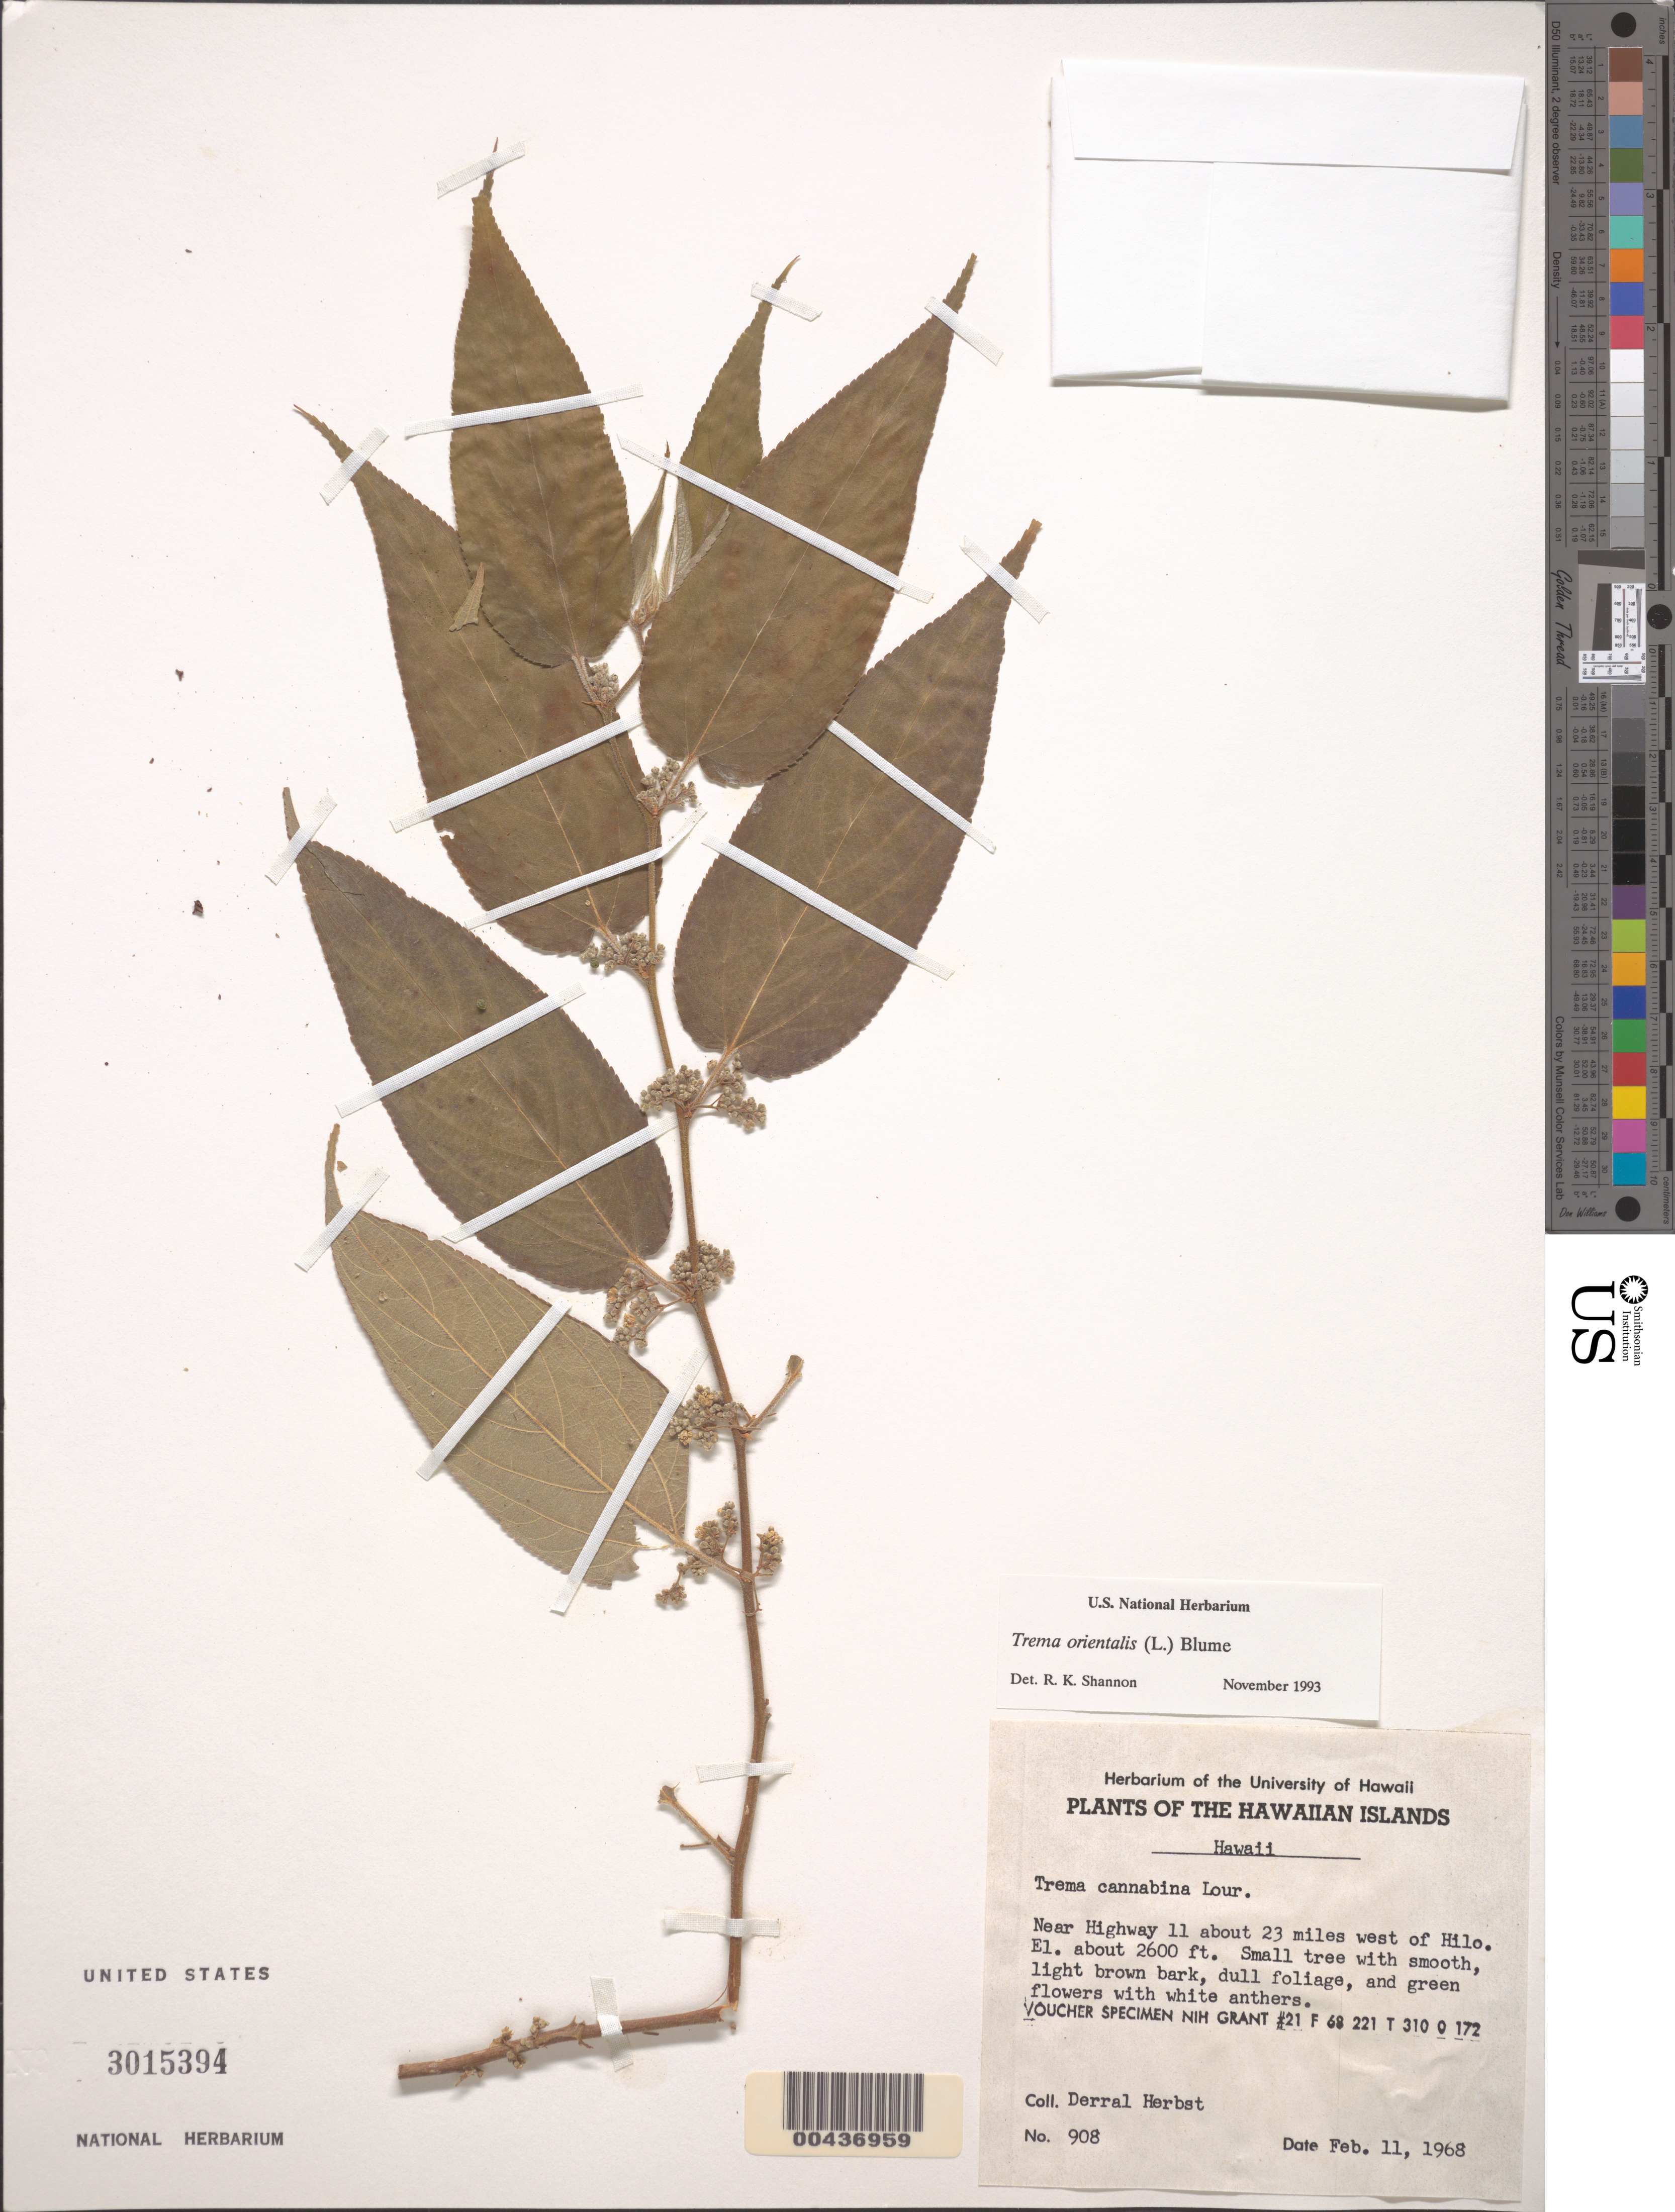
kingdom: Plantae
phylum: Tracheophyta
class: Magnoliopsida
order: Rosales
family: Cannabaceae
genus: Trema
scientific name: Trema orientale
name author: (L.) Blume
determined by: Shannon, R. K., (UNITED STATES)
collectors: D. R. Herbst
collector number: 908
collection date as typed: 11 Feb 1968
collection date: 1968-02-11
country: United States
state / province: Hawaii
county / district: Hawaii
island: Hawaii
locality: Near Highway 11 about 23 miles west of Hilo.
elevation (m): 792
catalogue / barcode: US 3015394